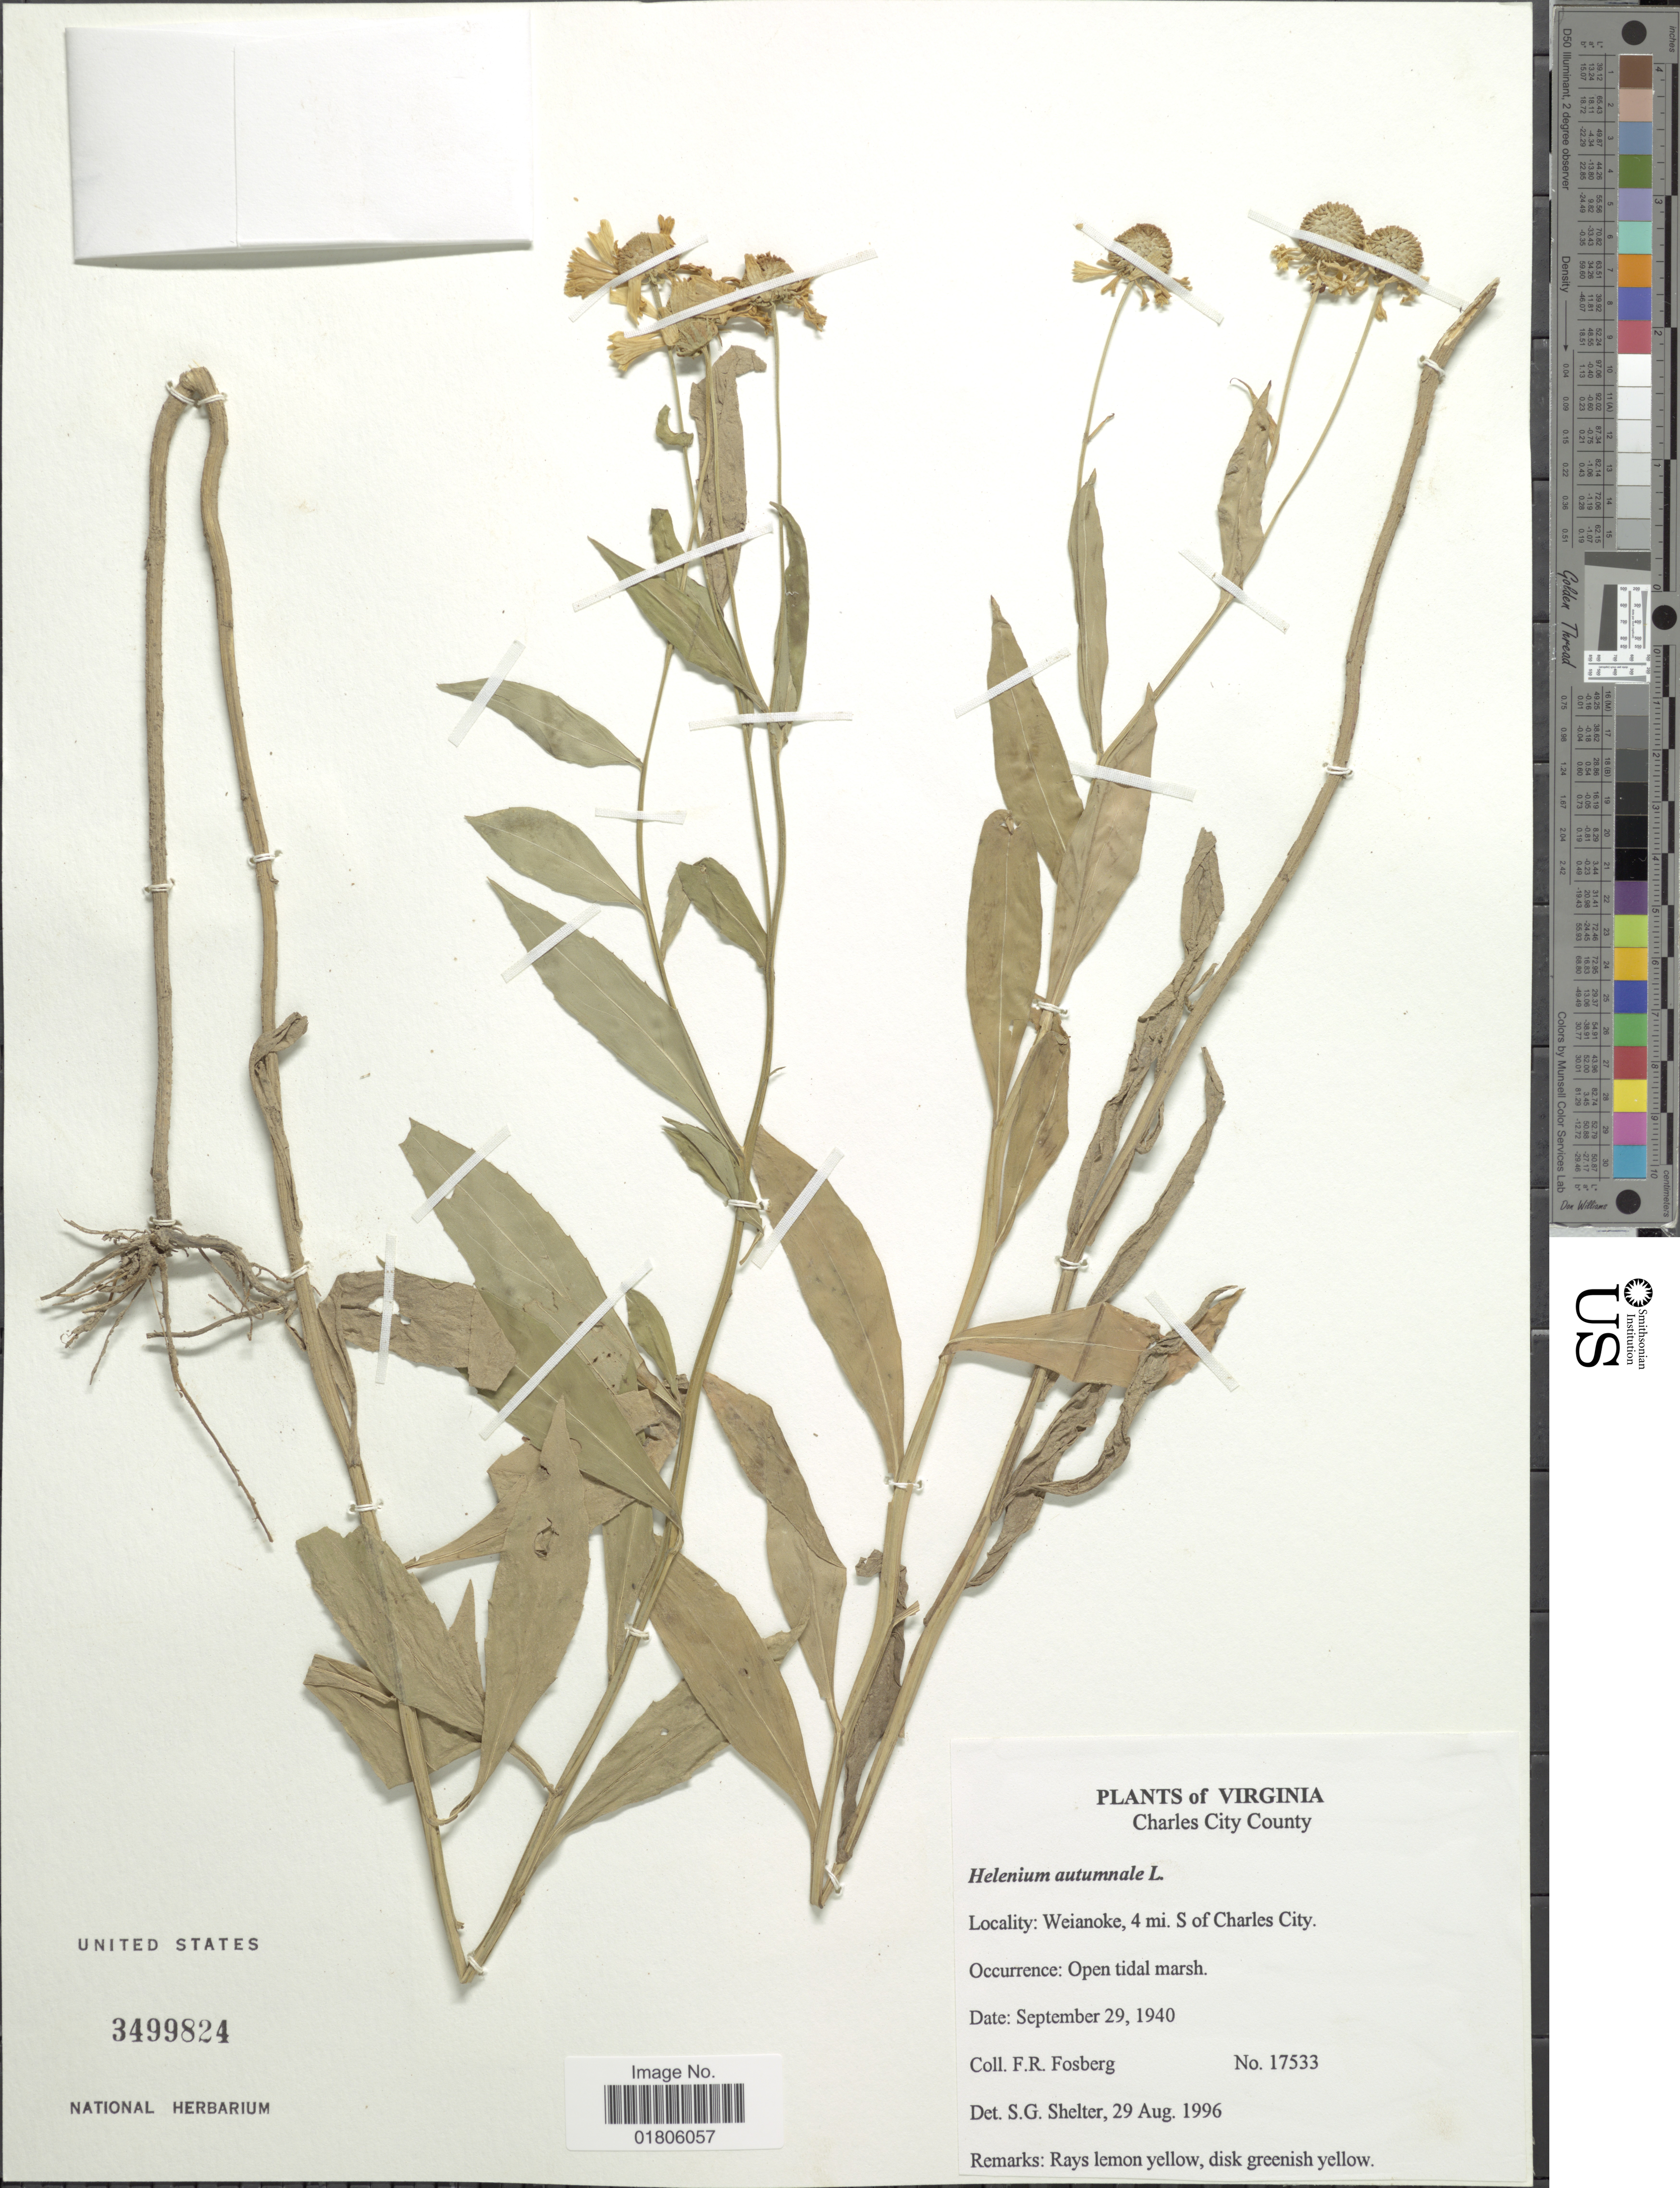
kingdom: Plantae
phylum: Tracheophyta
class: Magnoliopsida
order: Asterales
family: Asteraceae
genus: Helenium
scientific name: Helenium autumnale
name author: L.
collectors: F. R. Fosberg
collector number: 17533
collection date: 1940-09-29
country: United States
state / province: Virginia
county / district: Charles City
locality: Cahrles City County. Weianoke, 4 mi. S of Charles City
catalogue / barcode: US 3499824